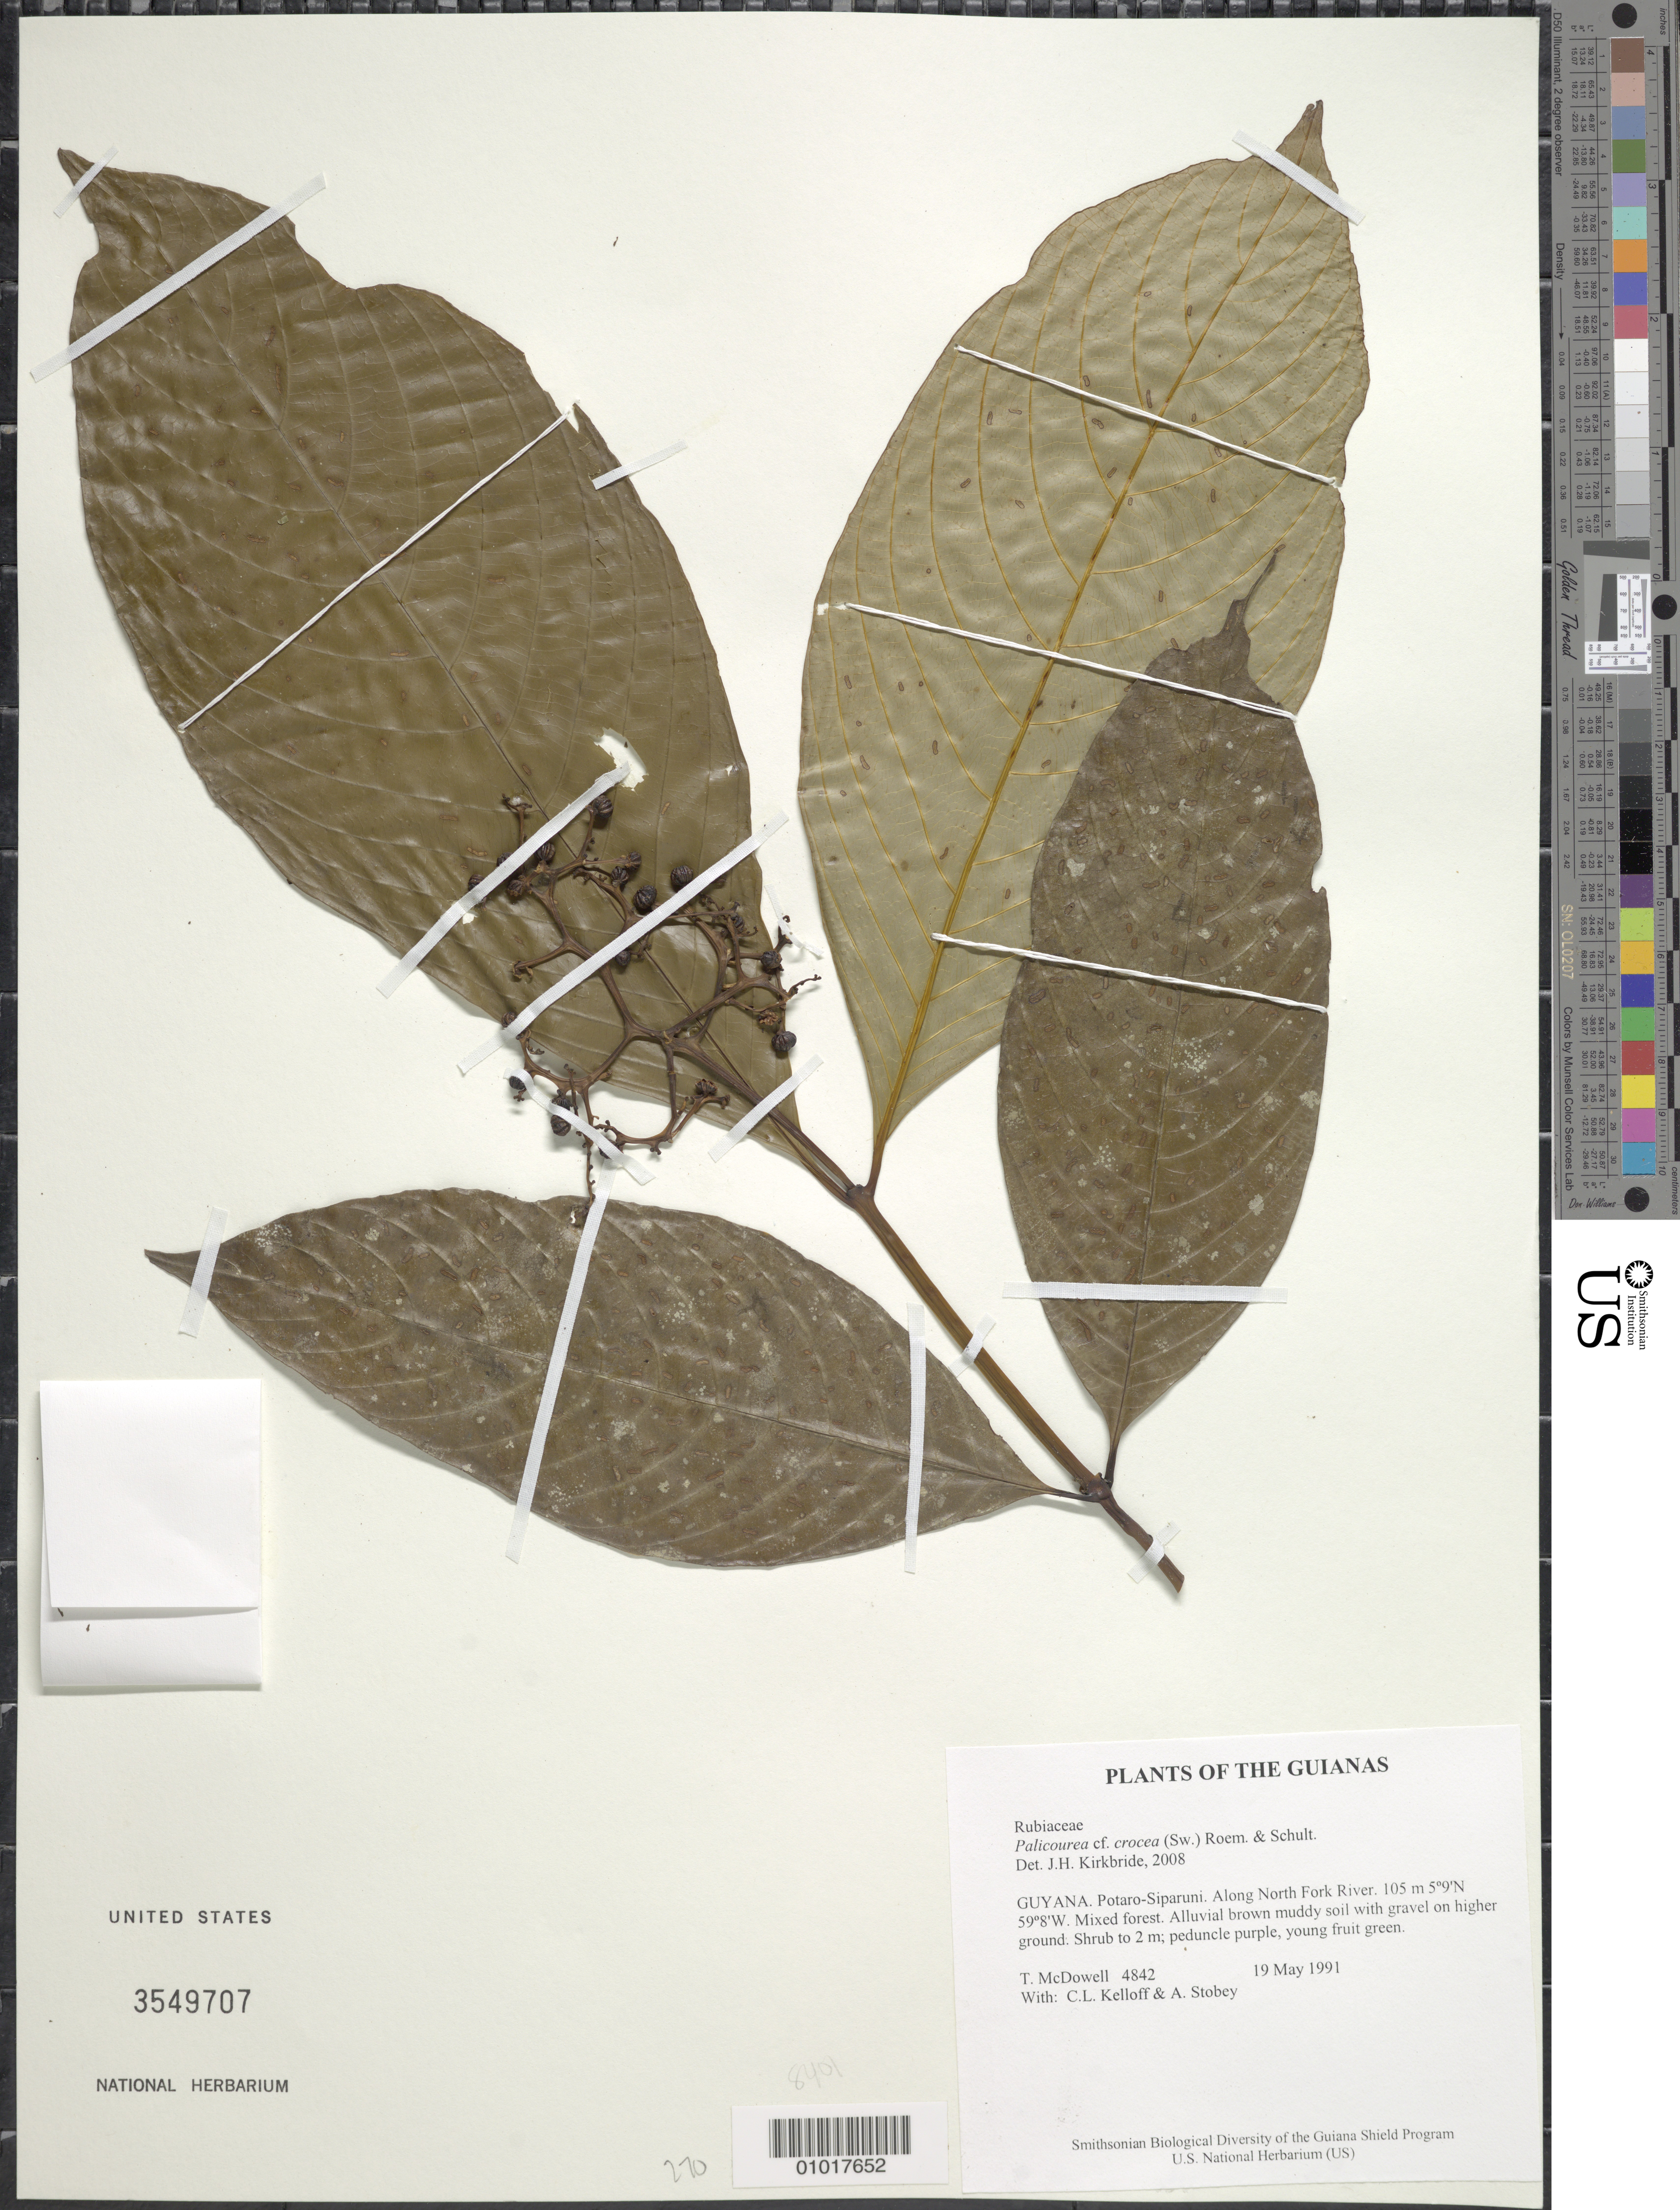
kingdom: Plantae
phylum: Tracheophyta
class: Magnoliopsida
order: Gentianales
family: Rubiaceae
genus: Palicourea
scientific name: Palicourea crocea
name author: (Sw.) Schult.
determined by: Kirkbride, J. H.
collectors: T. McDowell, C. L. Kelloff & A. Stobey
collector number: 4842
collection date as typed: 19 May 1991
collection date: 1991-05-19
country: Guyana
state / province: Potaro-Siparuni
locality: Along North Fork River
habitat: Mixed forest. Alluvial brown muddy soil with gravel on higher ground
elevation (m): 105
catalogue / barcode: US 3549707